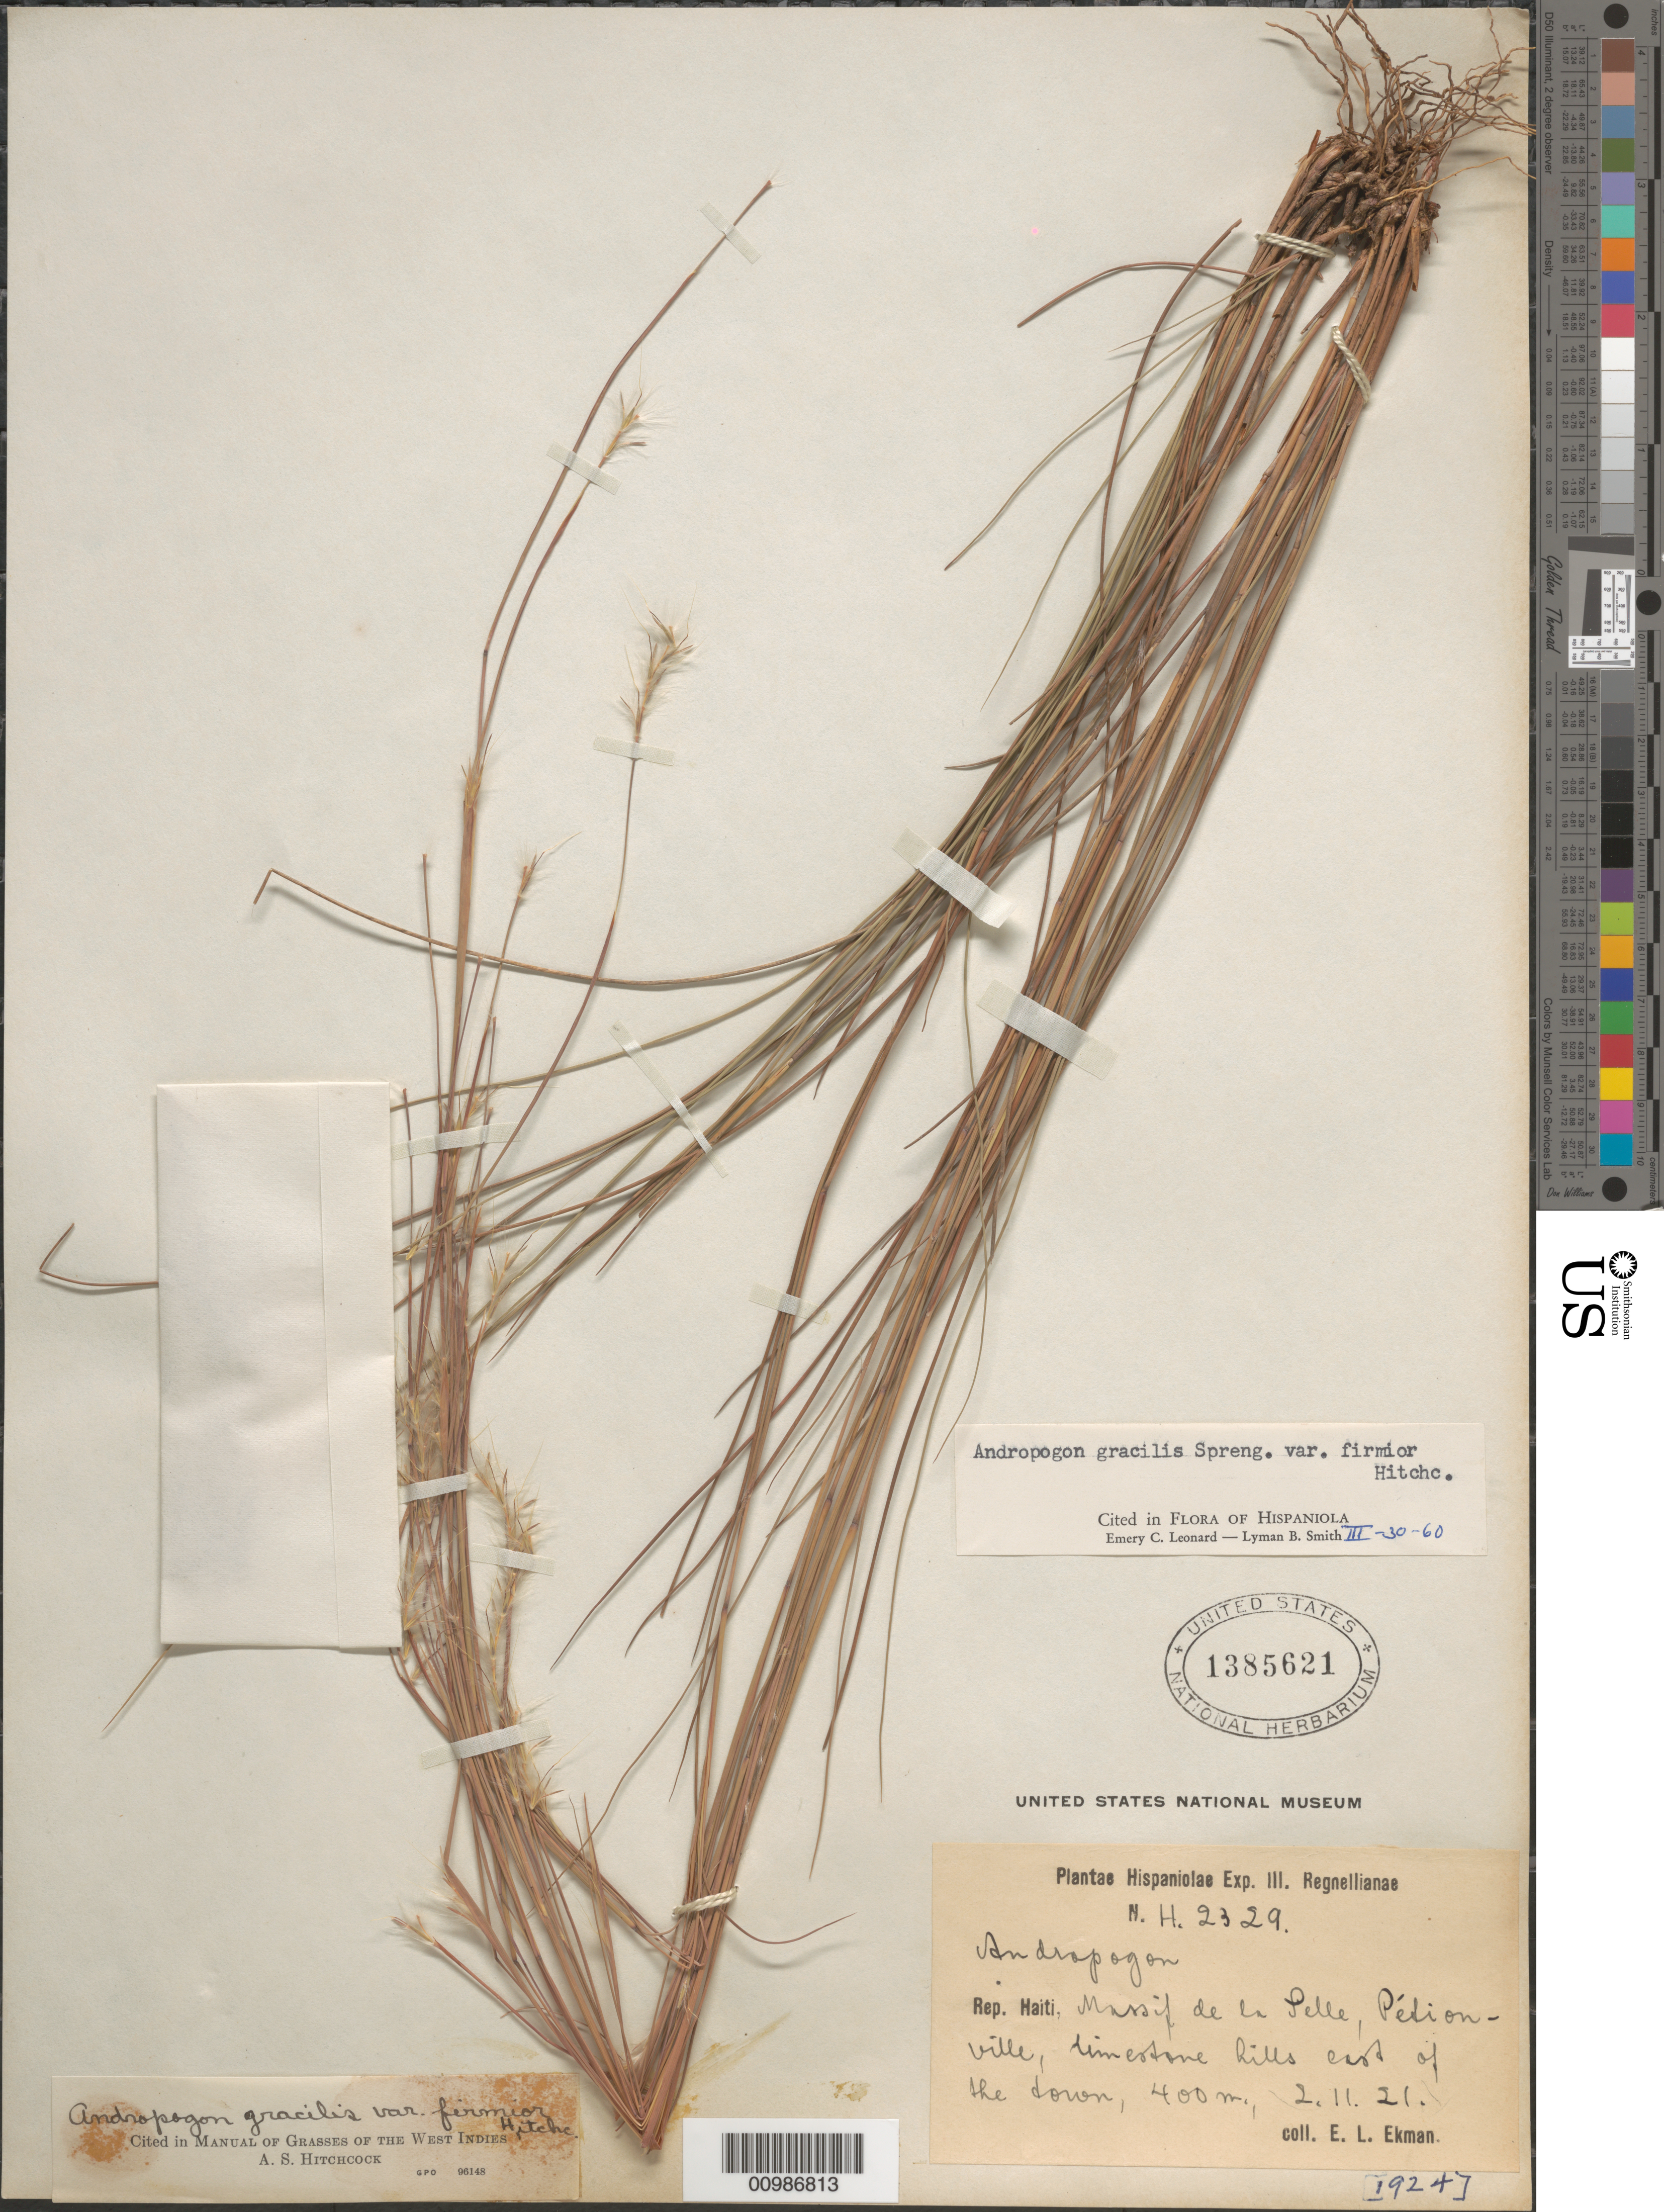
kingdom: Plantae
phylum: Tracheophyta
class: Liliopsida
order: Poales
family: Poaceae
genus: Andropogon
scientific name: Andropogon gracilis var. firmior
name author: Hitchc.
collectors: E. L. Ekman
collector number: H 2329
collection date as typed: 11 Feb 1921 or 02 Nov 1921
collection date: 1921-02-11 or 1921-11-02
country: Haiti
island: Hispaniola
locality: Massif de la Pelle, Petionville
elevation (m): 400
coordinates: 0 N, 0 E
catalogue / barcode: US 1385621